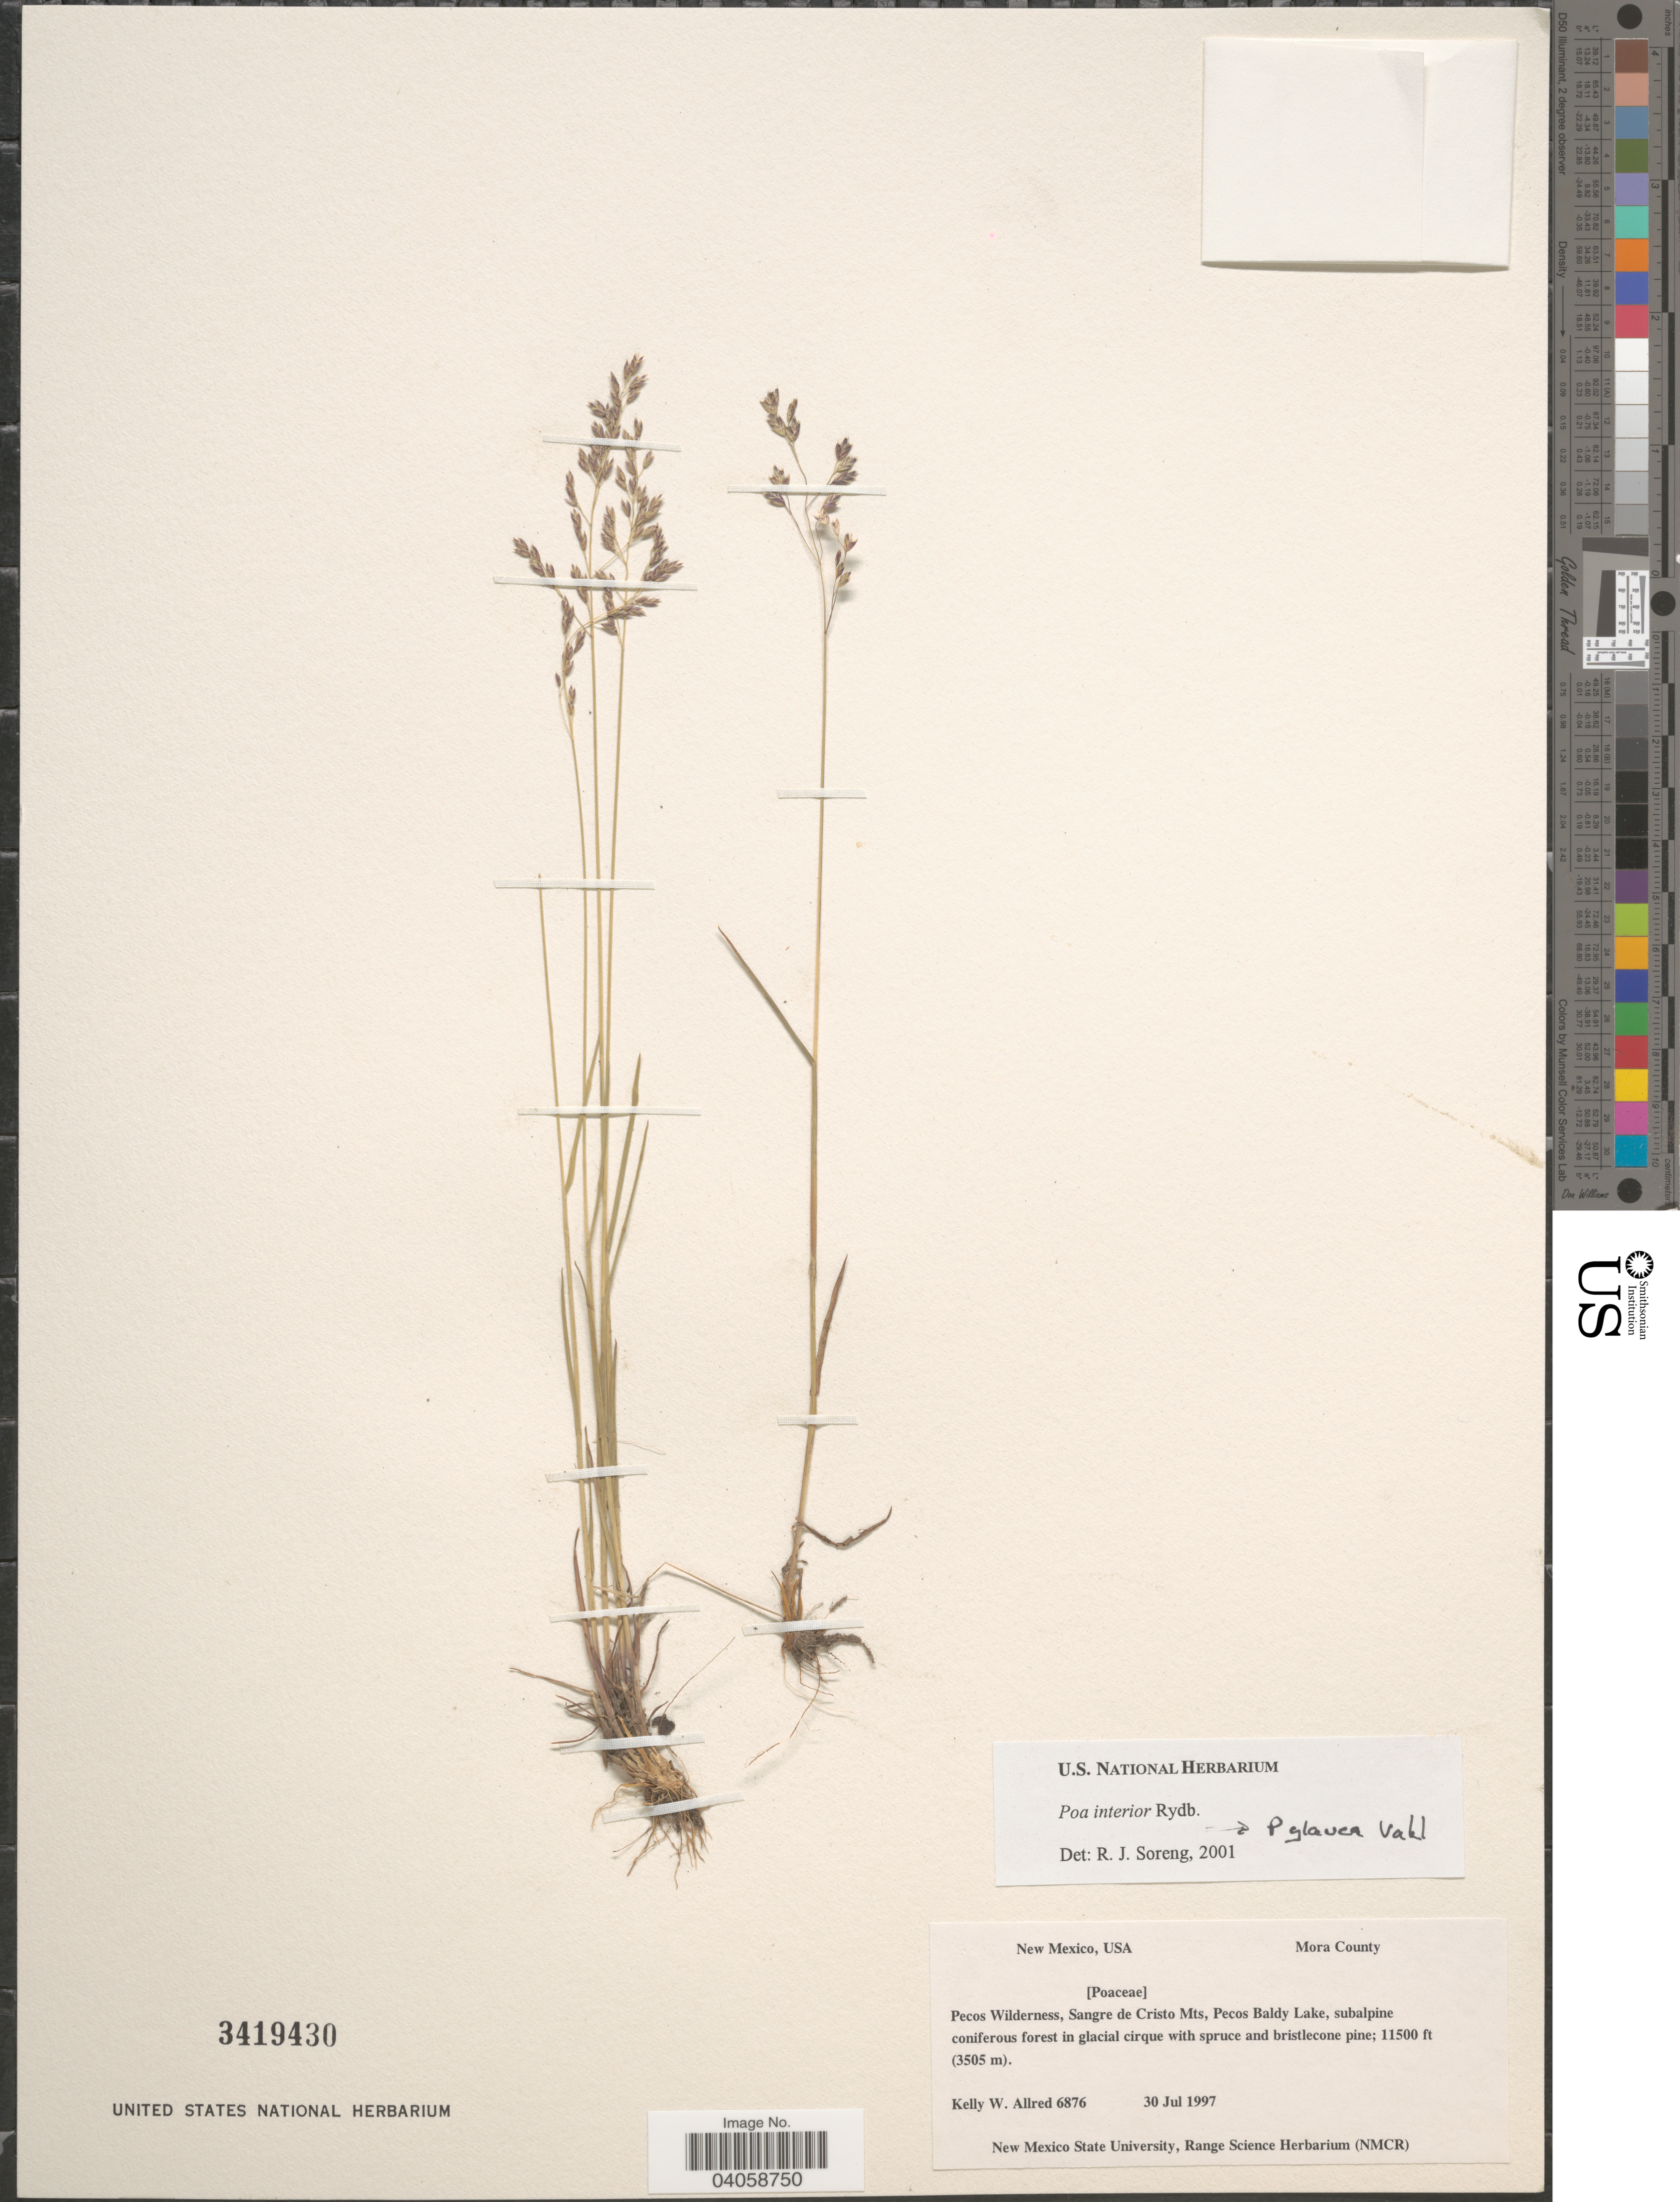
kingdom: Plantae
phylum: Tracheophyta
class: Liliopsida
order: Poales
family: Poaceae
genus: Poa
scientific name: Poa glauca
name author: Vahl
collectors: K. Allred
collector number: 6876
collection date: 1997-07-30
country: United States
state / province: New Mexico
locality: Mora County. Pecos Wilderness, Sangre de Cristo Mts, Pecos Baldy Lake, subalpine coniferous forest in glacial cirque.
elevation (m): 3505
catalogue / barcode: US 3419430